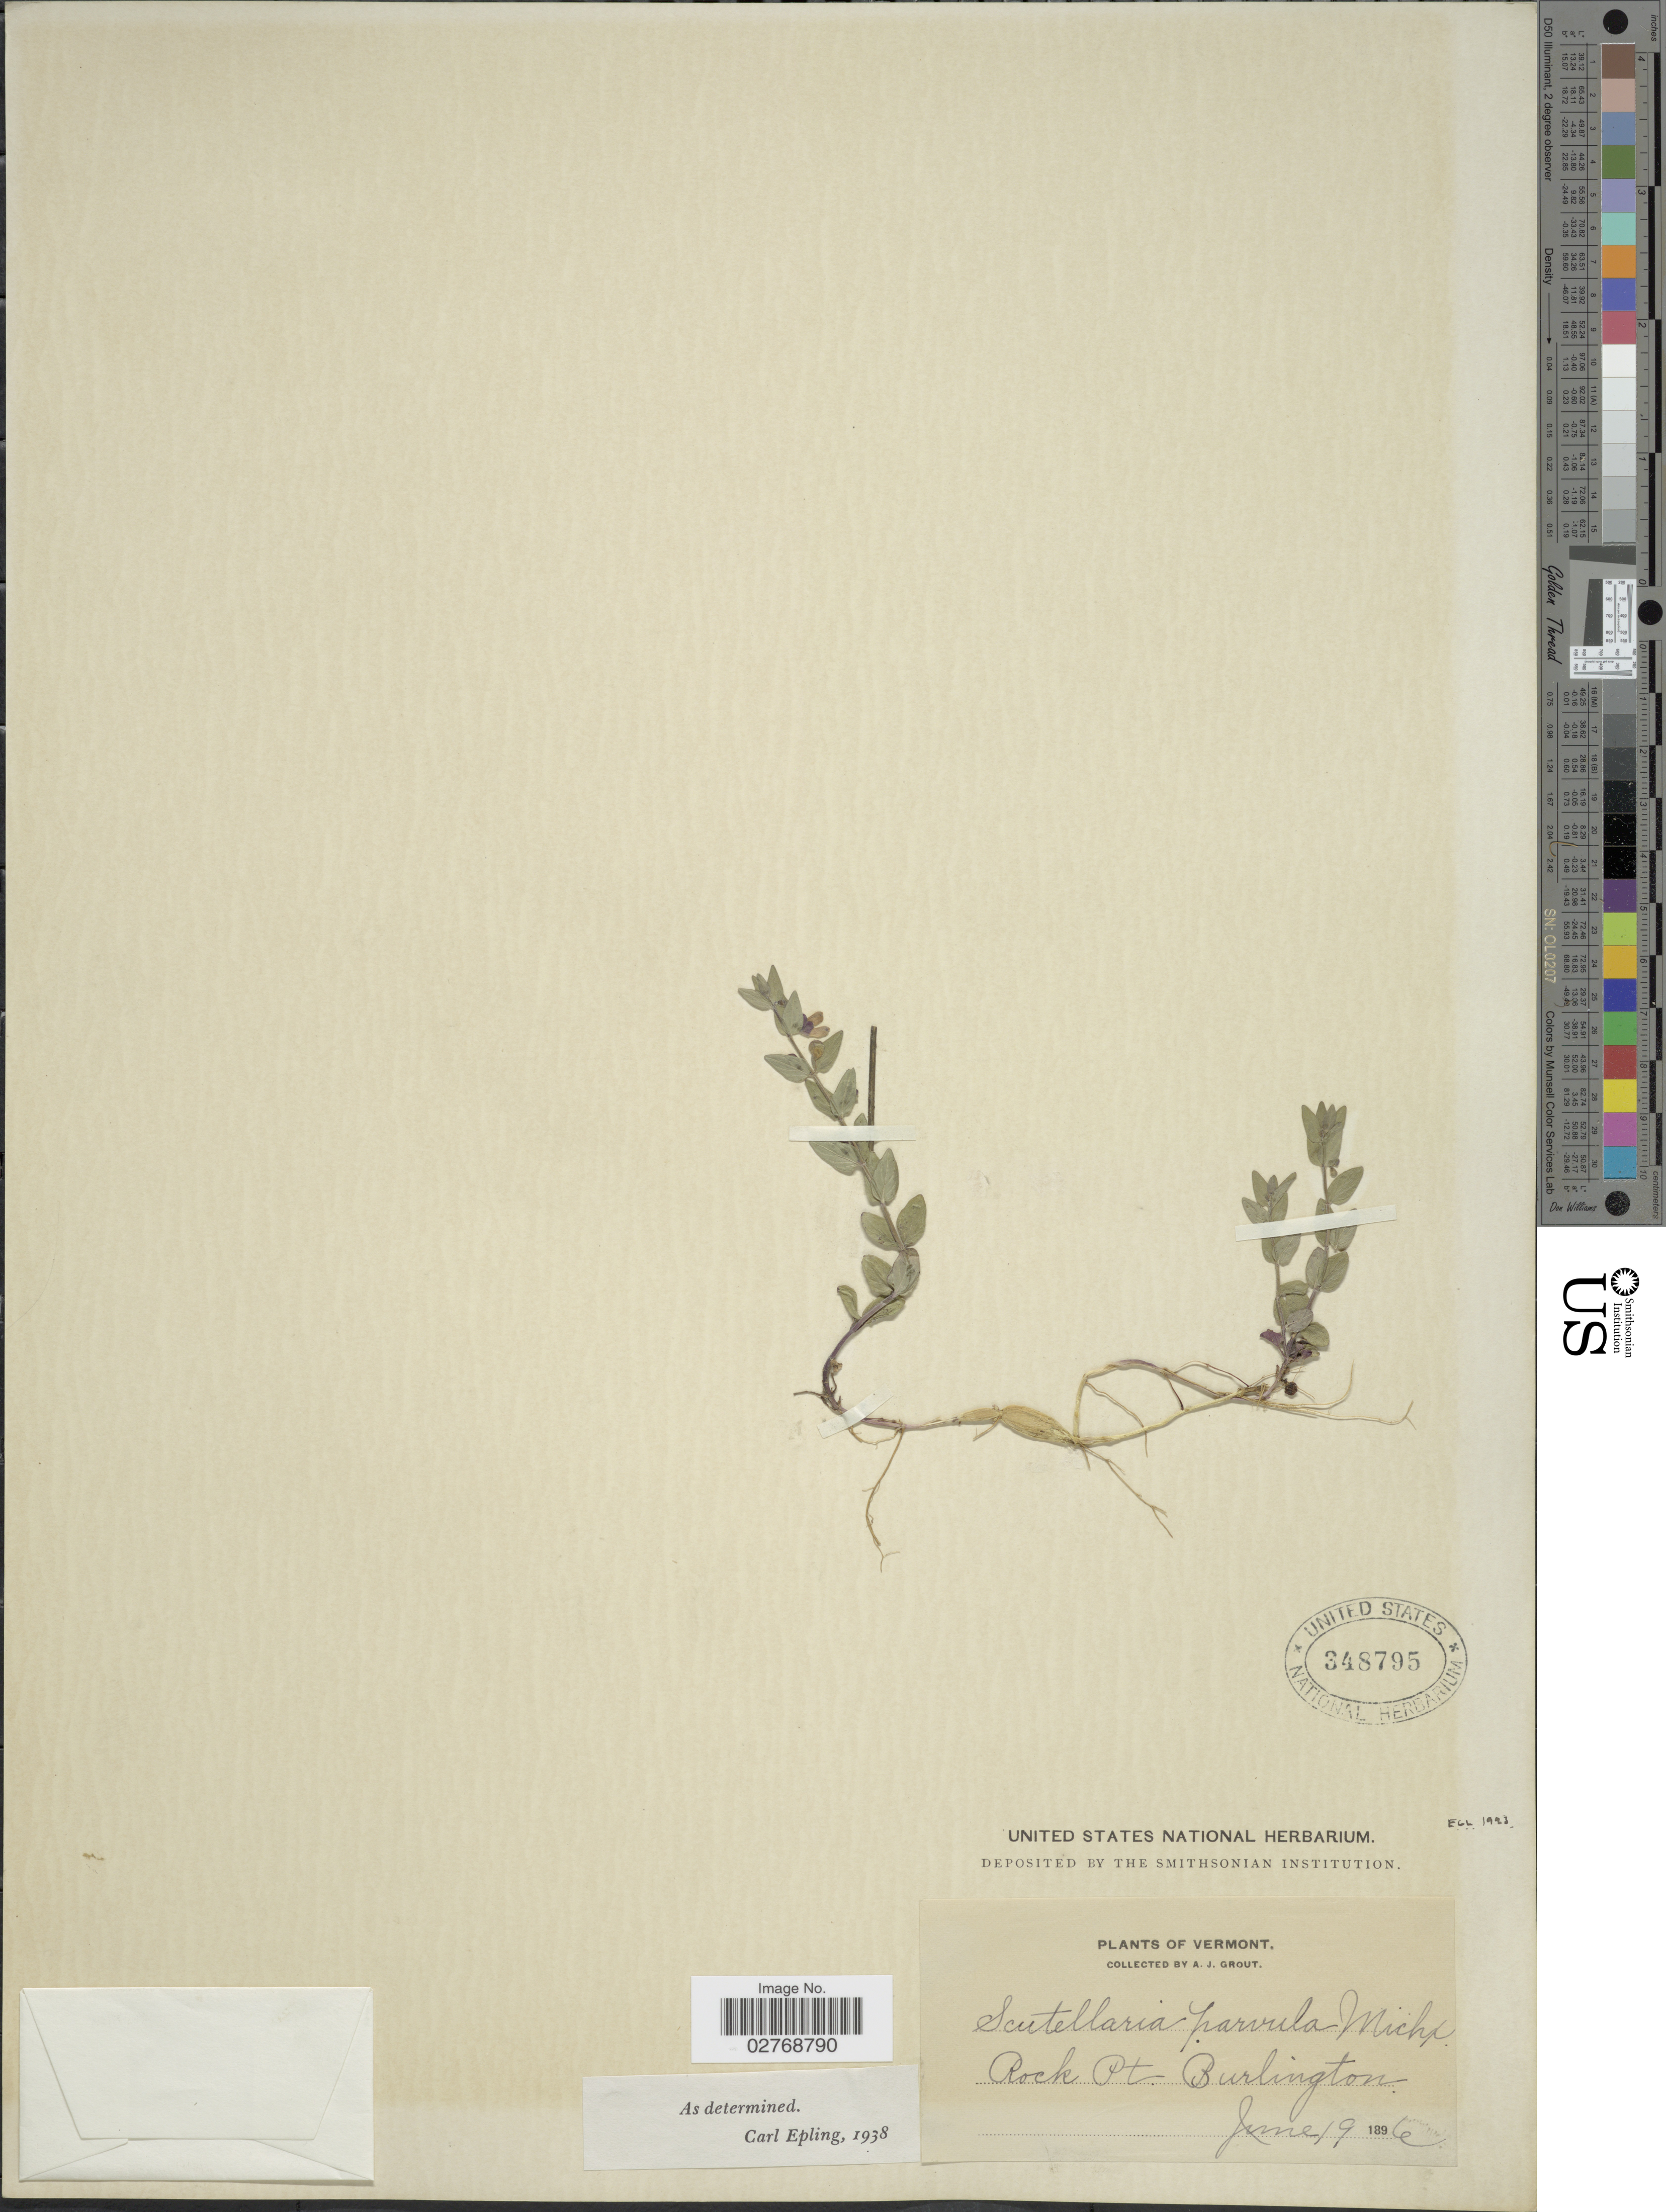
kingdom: Plantae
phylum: Tracheophyta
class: Magnoliopsida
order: Lamiales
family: Lamiaceae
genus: Scutellaria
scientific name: Scutellaria parvula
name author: Michx.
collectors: A. J. Grout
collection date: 1896-06-19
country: United States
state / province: Vermont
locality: Rock Pt. Burlington.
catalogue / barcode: US 348795